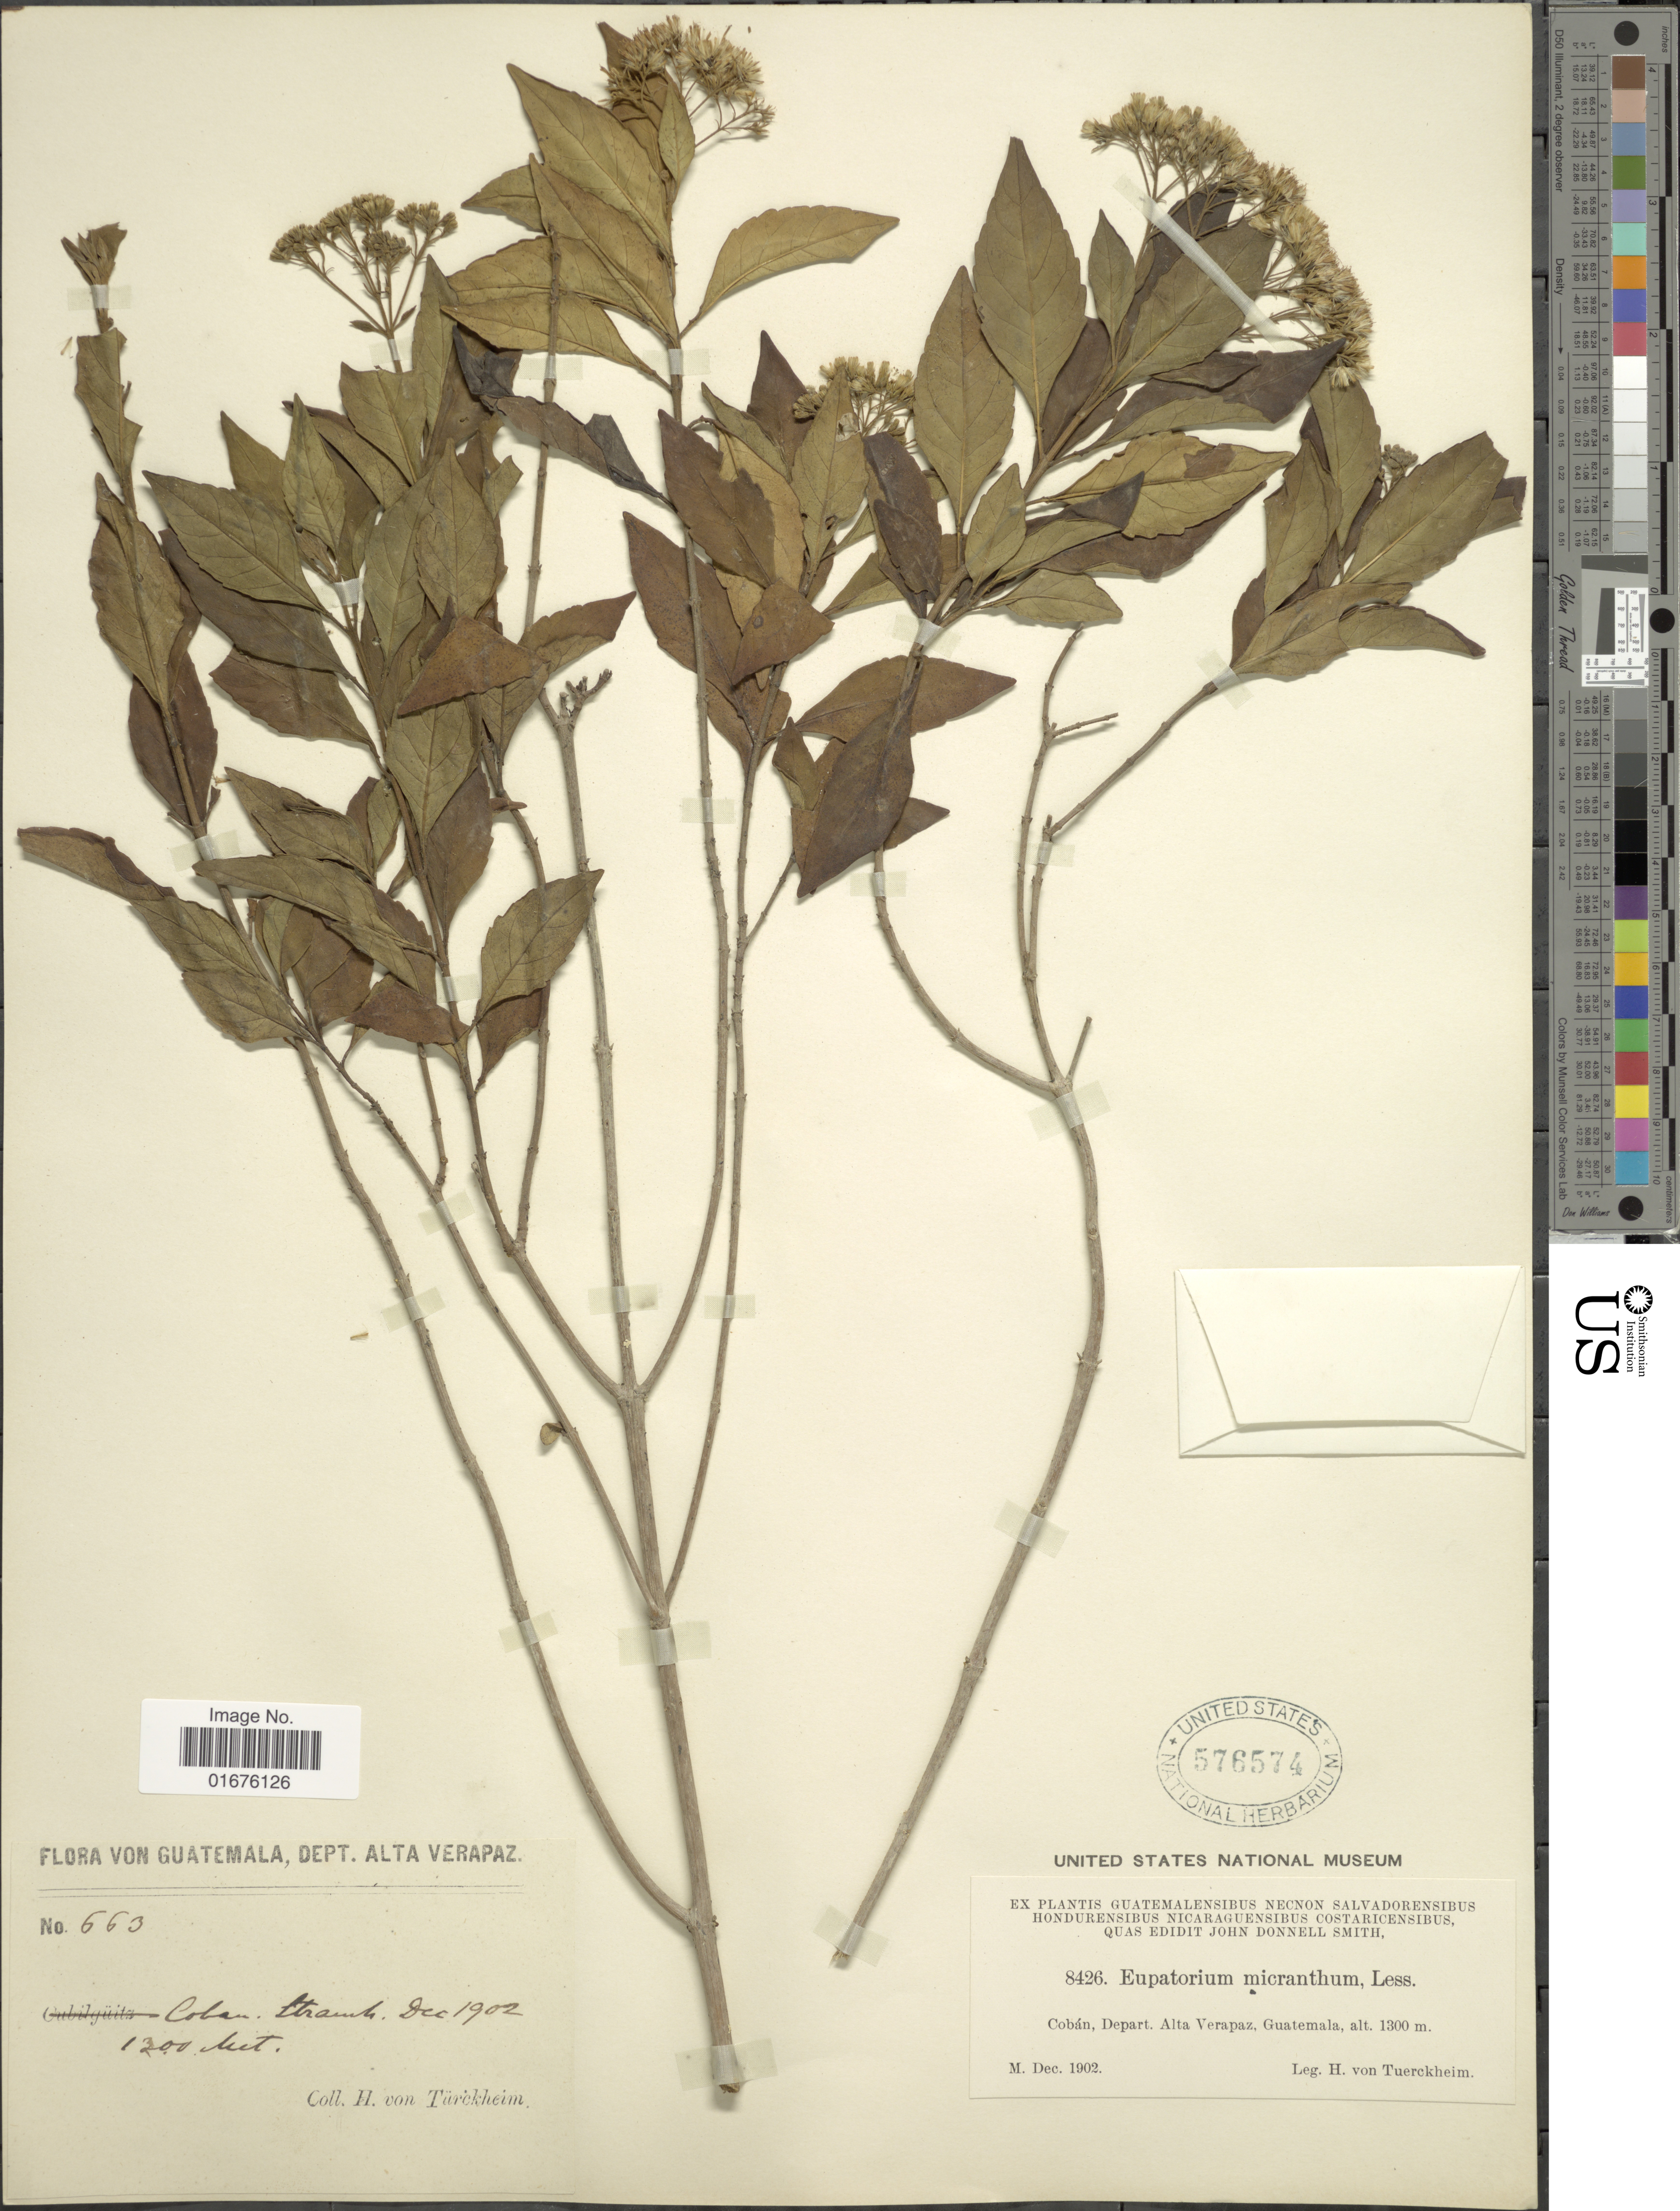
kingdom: Plantae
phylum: Tracheophyta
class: Magnoliopsida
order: Asterales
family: Asteraceae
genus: Ageratina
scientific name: Ageratina ligustrina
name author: (DC.) R.M. King & H. Rob.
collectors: H. von Türckheim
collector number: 663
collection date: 1902-12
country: Guatemala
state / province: Alta Verapaz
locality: Strauch [shrub], Cobán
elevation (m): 1300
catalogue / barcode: US 576574